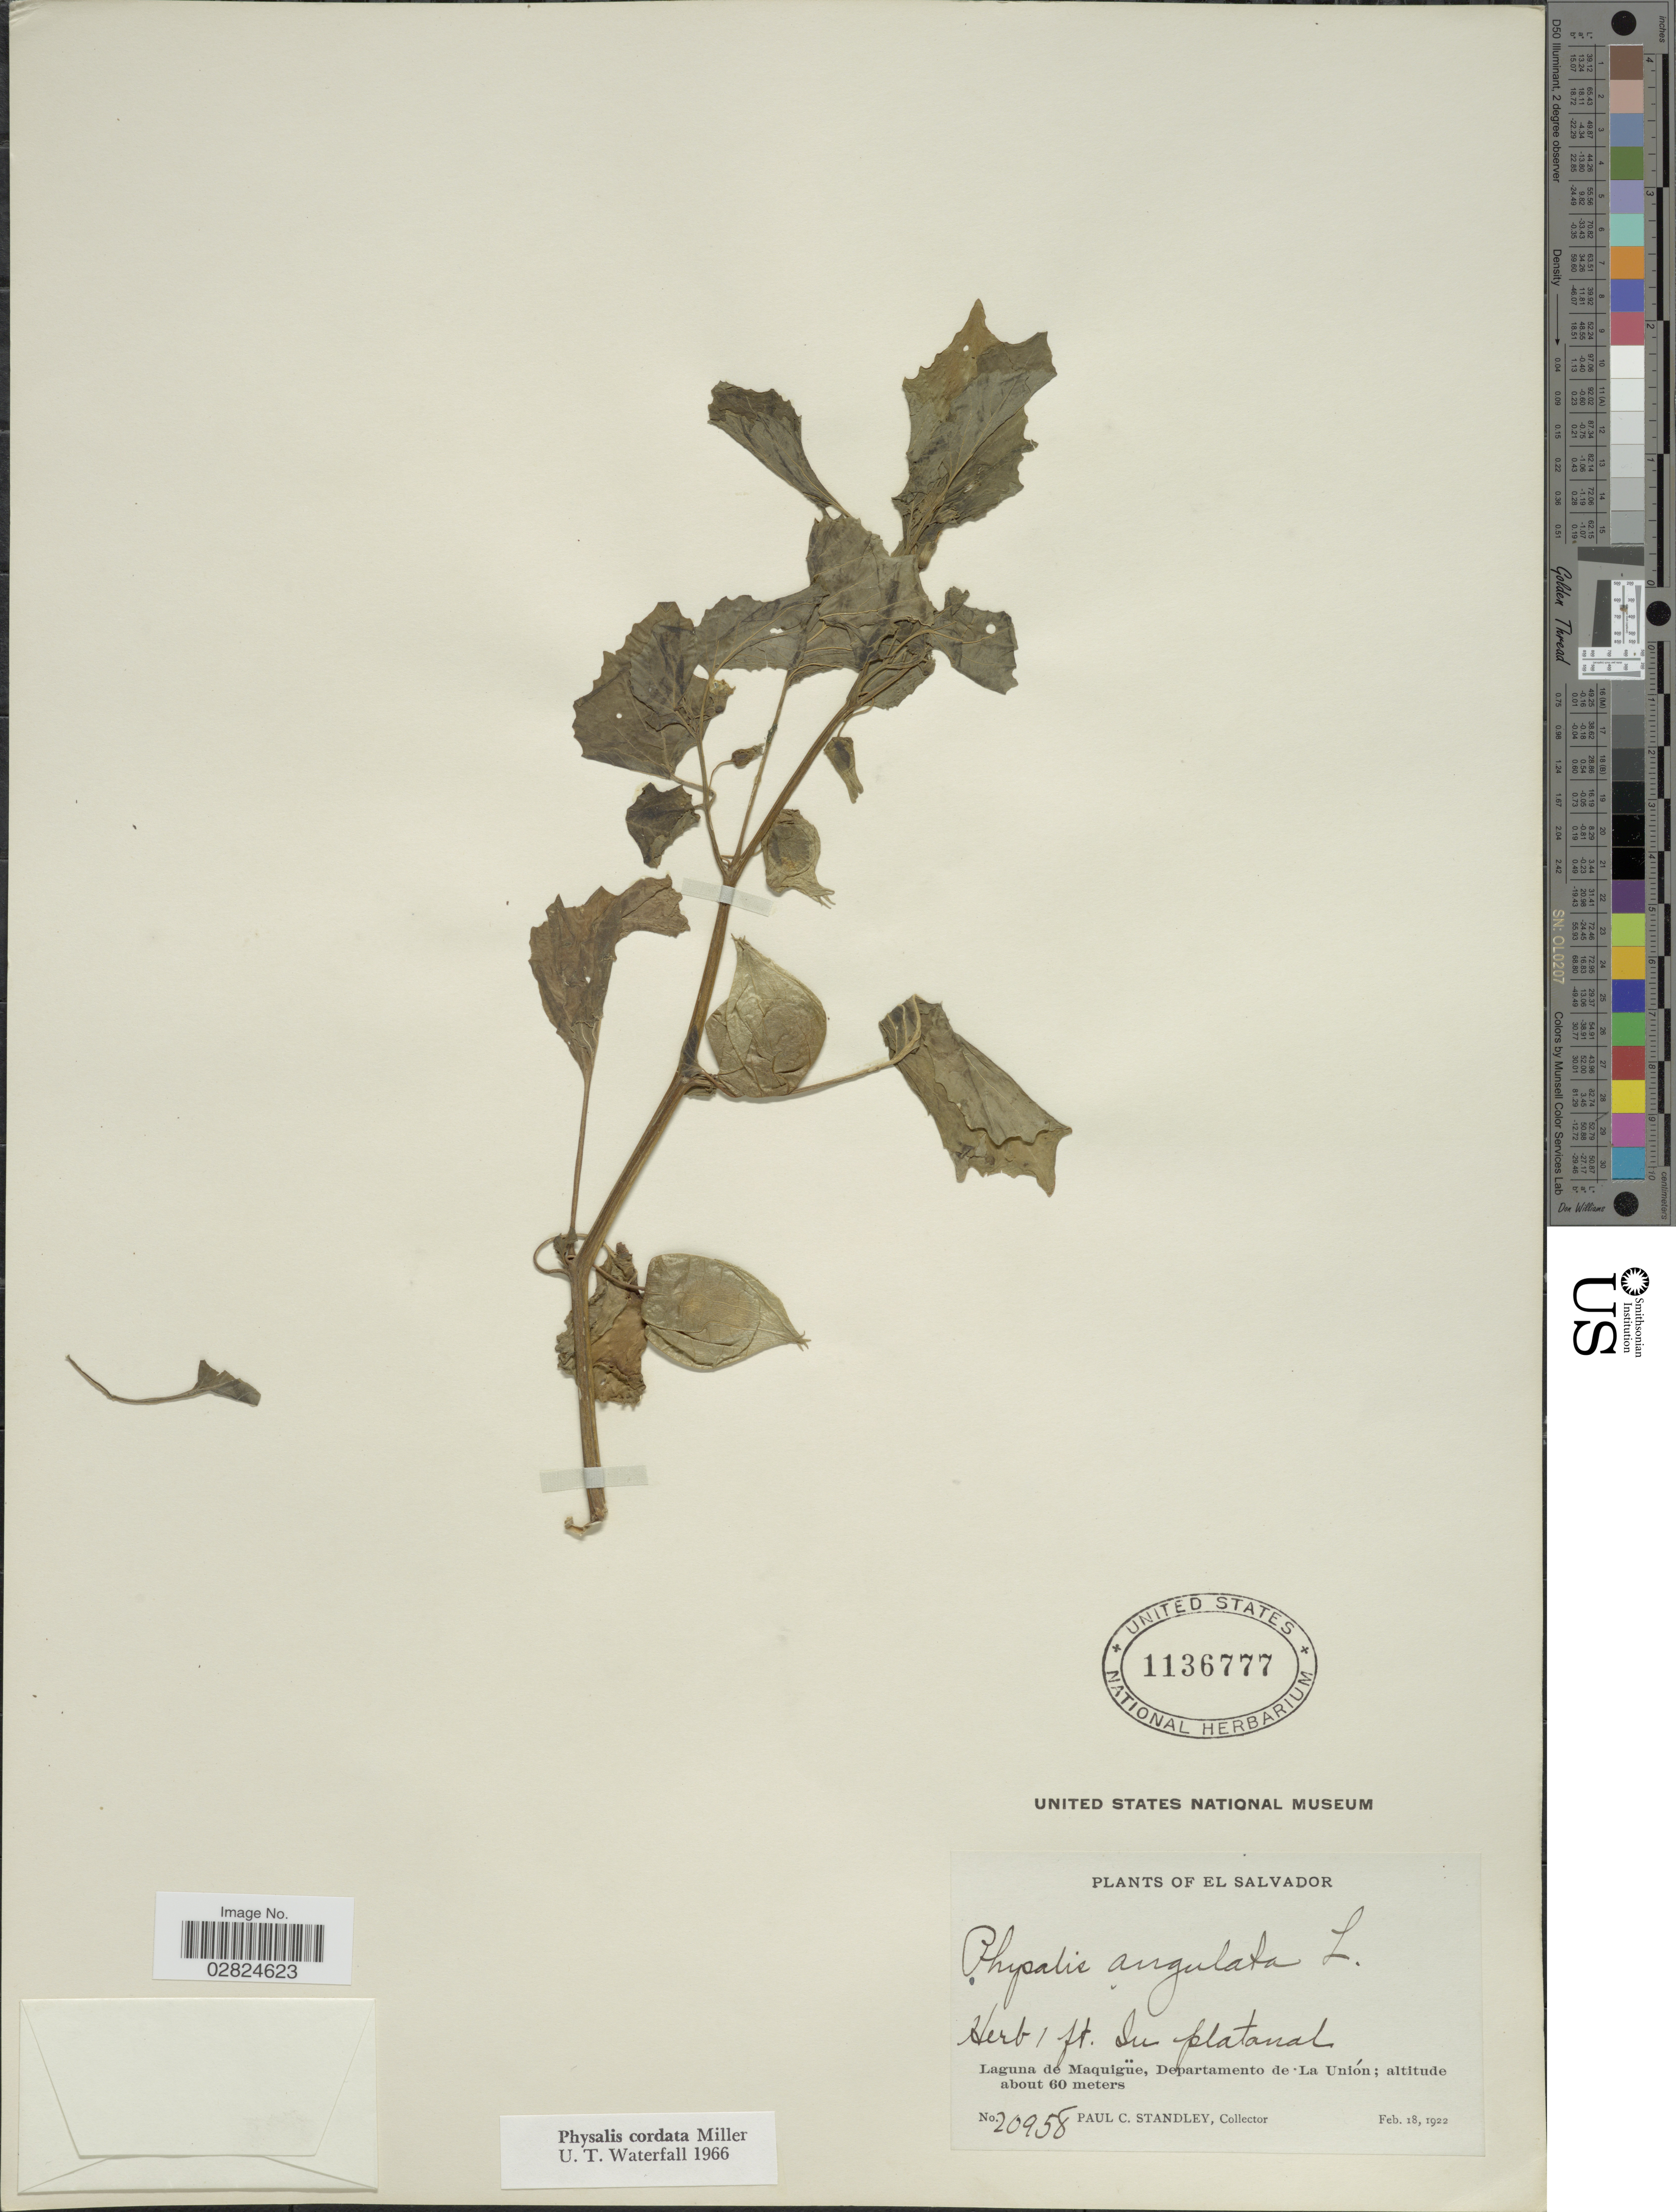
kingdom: Plantae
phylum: Tracheophyta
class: Magnoliopsida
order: Solanales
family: Solanaceae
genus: Physalis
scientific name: Physalis cordata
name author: Mill.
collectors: P. C. Standley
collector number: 20958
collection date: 1922-02-18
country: El Salvador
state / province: La Union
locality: Laguna de Maquigüe, Departamento de La Unión.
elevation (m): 60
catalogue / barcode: US 1136777